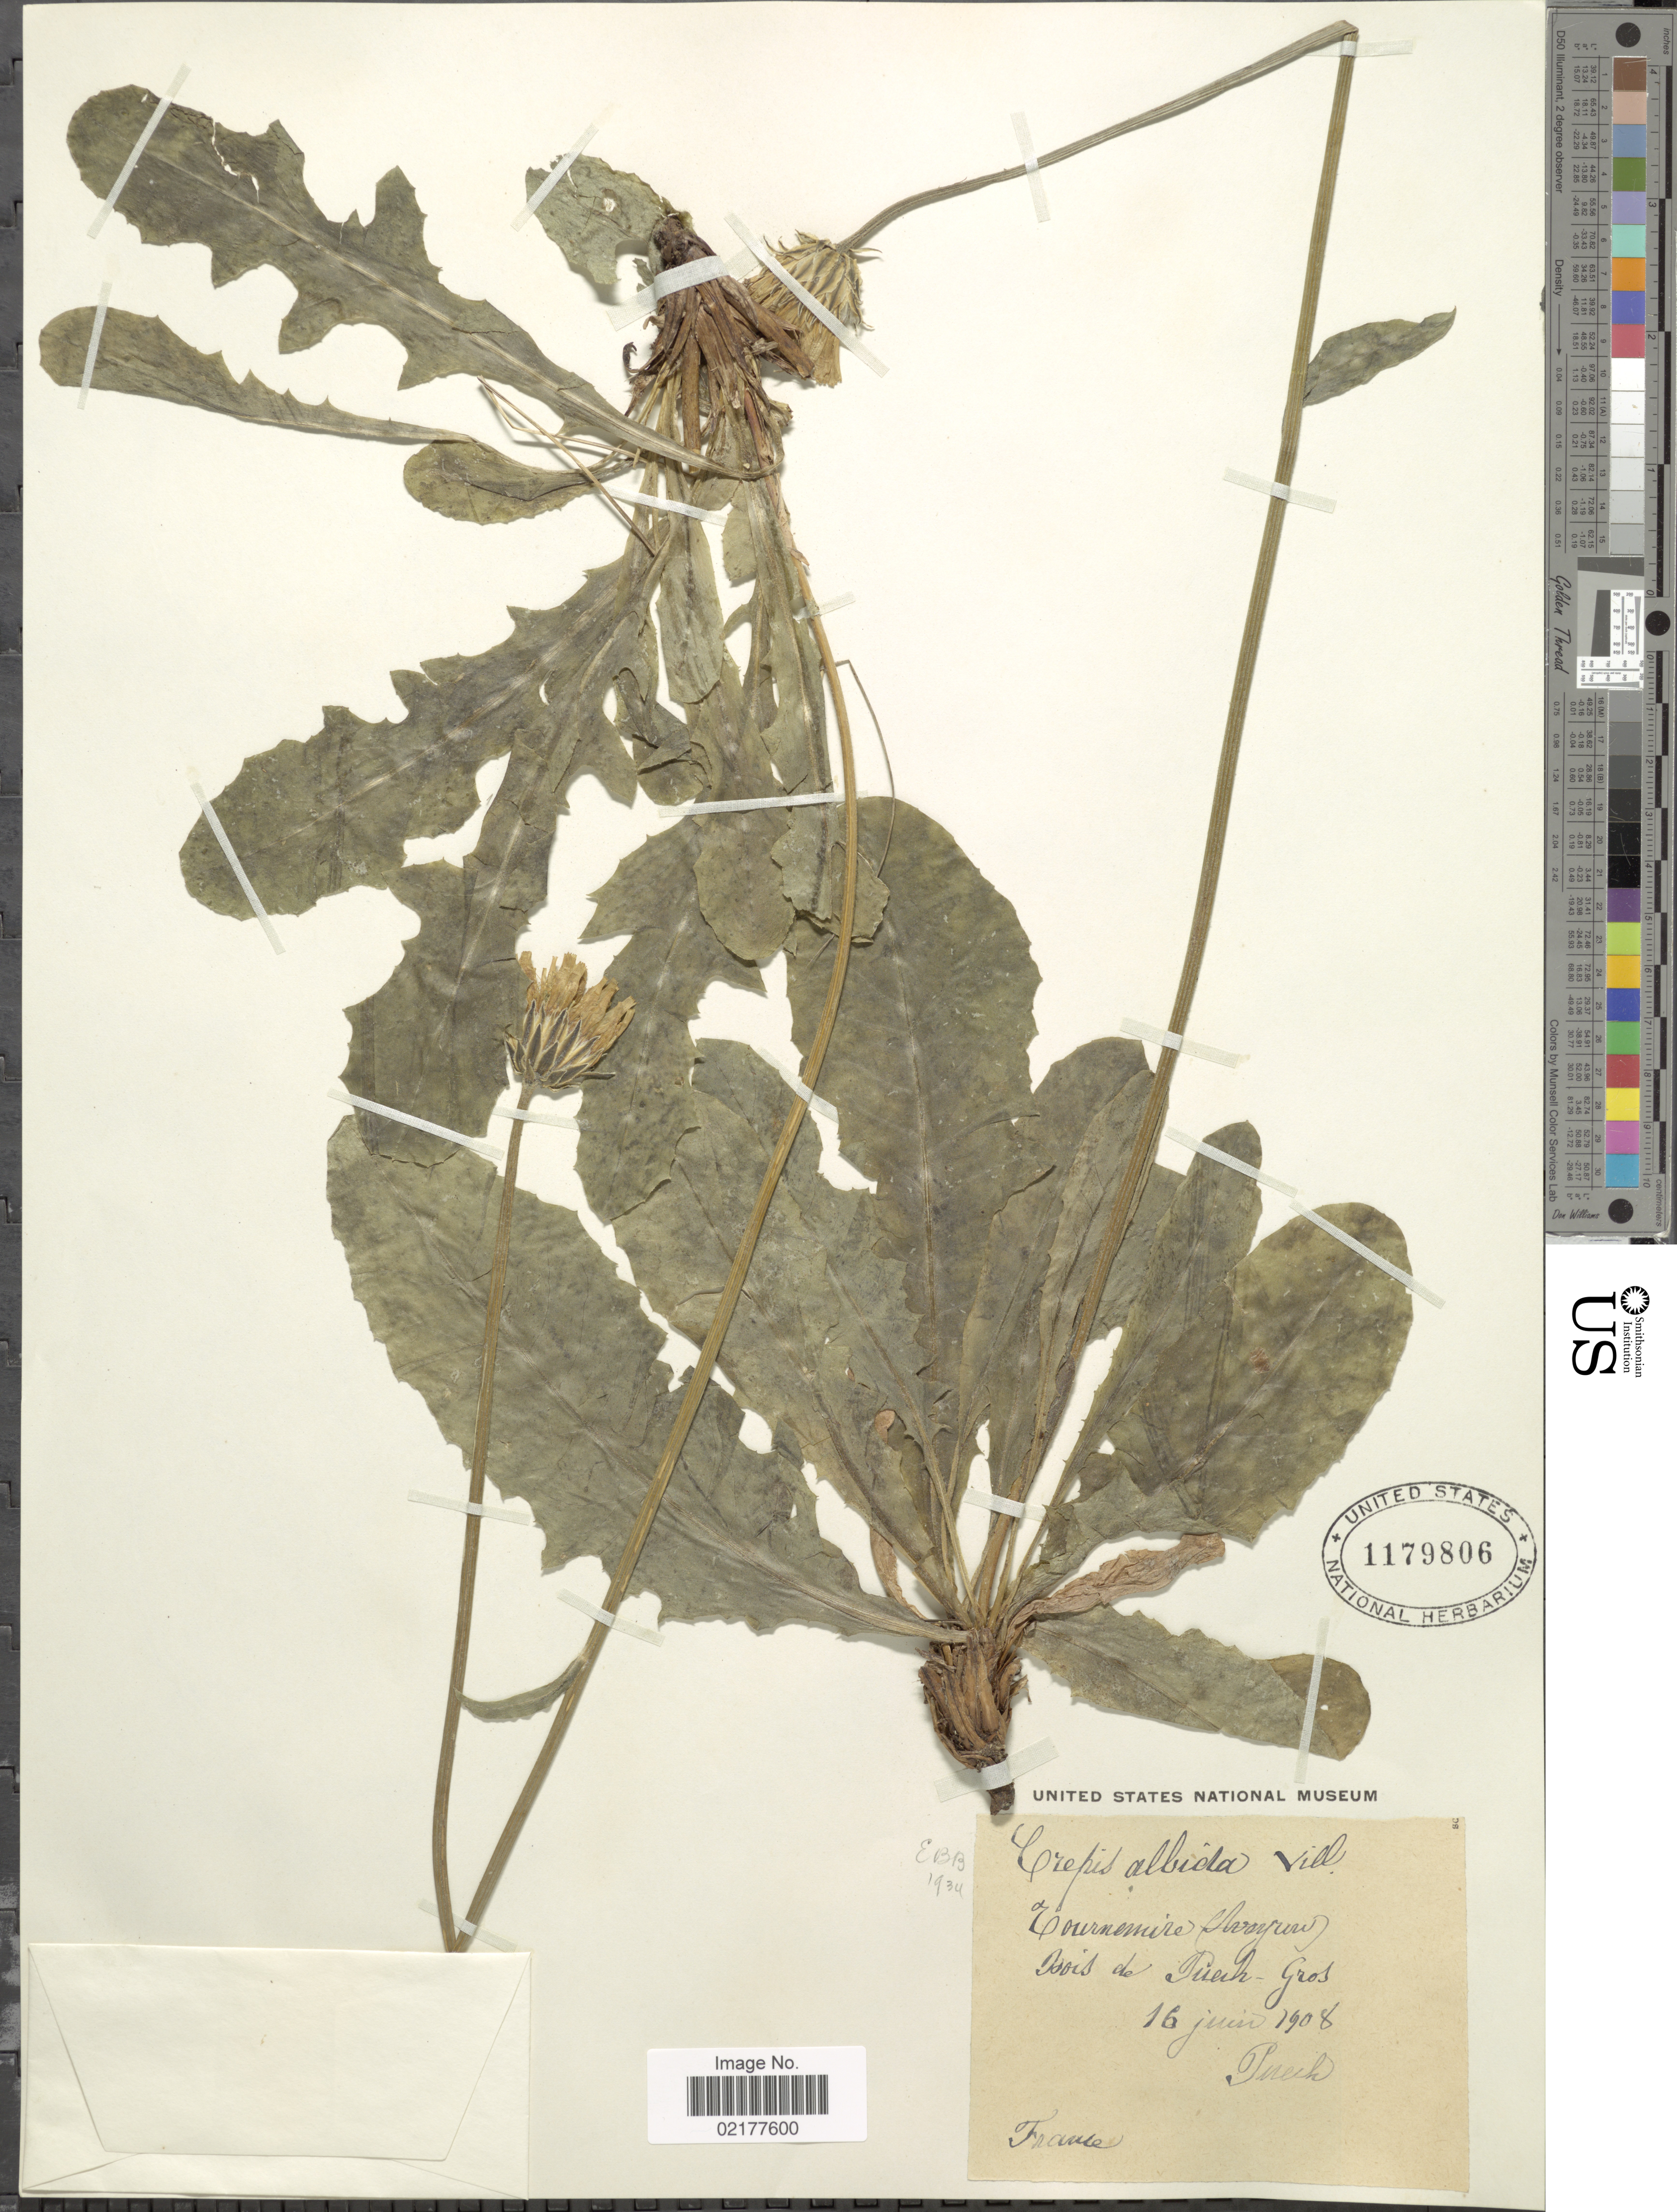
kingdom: Plantae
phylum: Tracheophyta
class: Magnoliopsida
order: Asterales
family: Asteraceae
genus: Crepis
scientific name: Crepis alpestris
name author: (Jacq.) Tausch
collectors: Puech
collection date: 1908-06-16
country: France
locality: Cournemure Bois de Puech-Gros [interpreted]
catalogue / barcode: US 1179806